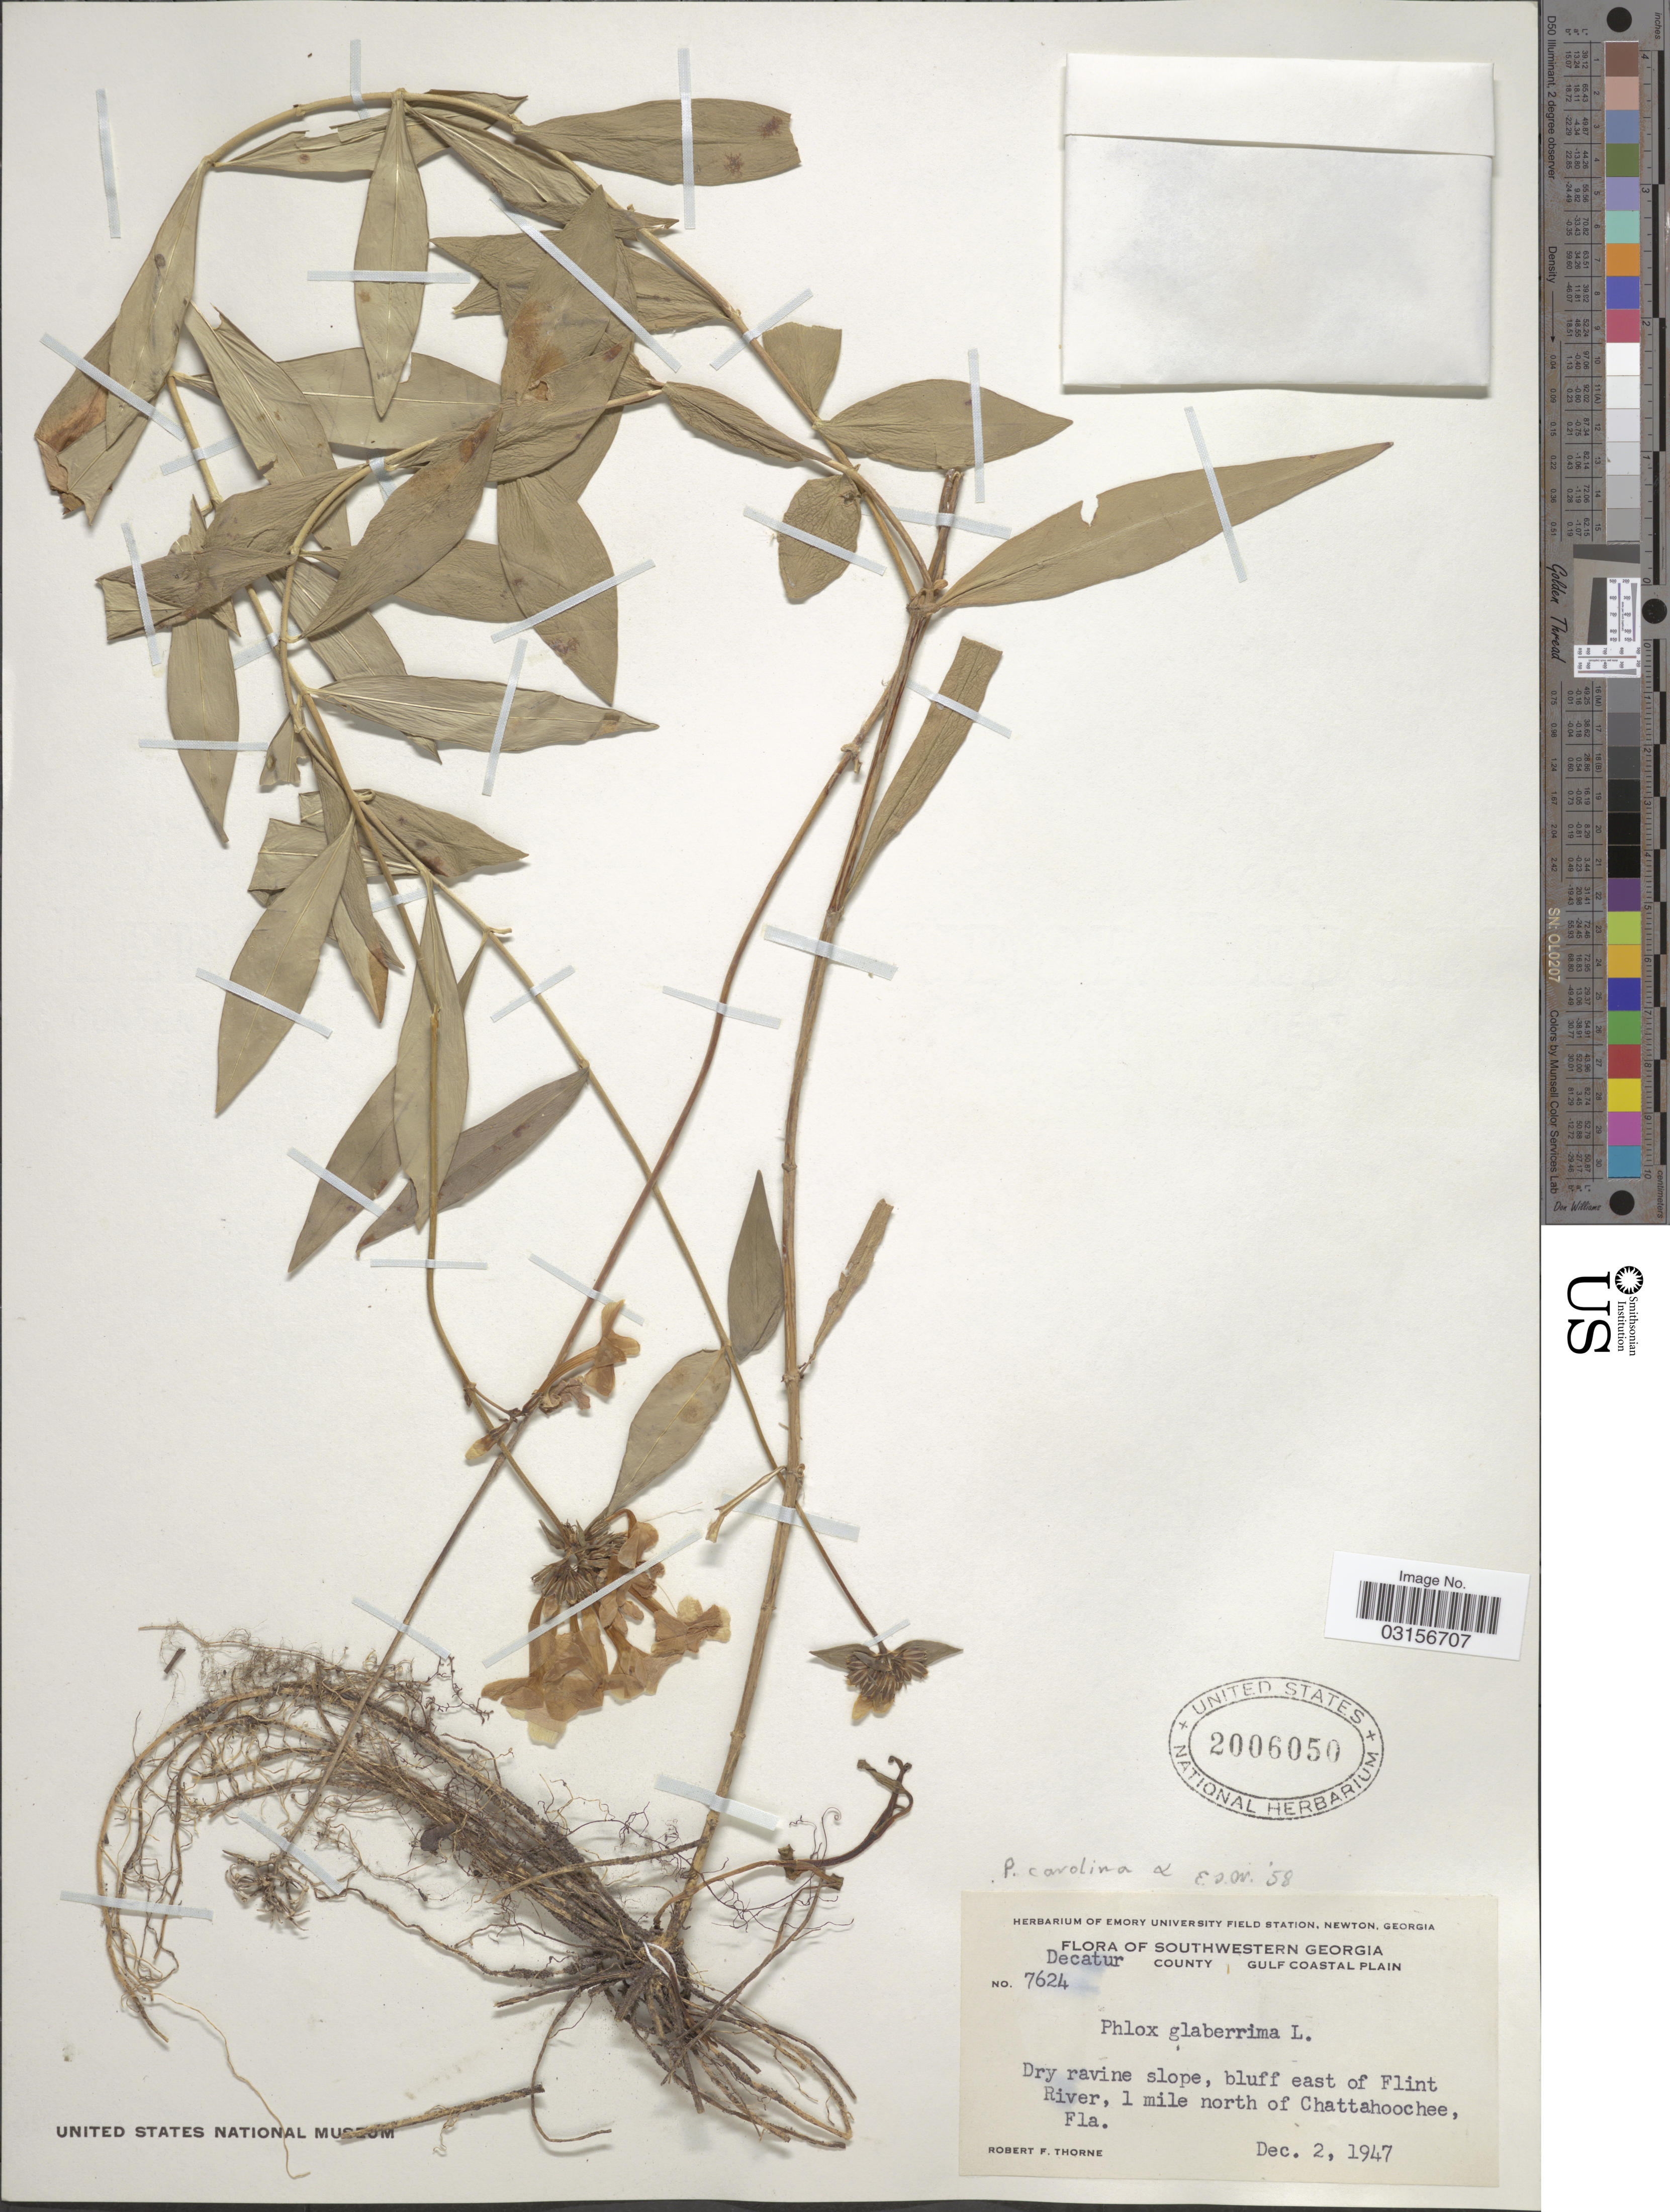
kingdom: Plantae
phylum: Tracheophyta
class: Magnoliopsida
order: Ericales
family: Polemoniaceae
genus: Phlox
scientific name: Phlox carolina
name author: L.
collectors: R. F. Thorne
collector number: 7624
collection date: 1947-12-02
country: United States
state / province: Florida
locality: Dry ravine slope, bluff east of Flint River, 1 mile north of Chattahoochee, Fla.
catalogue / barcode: US 2006050